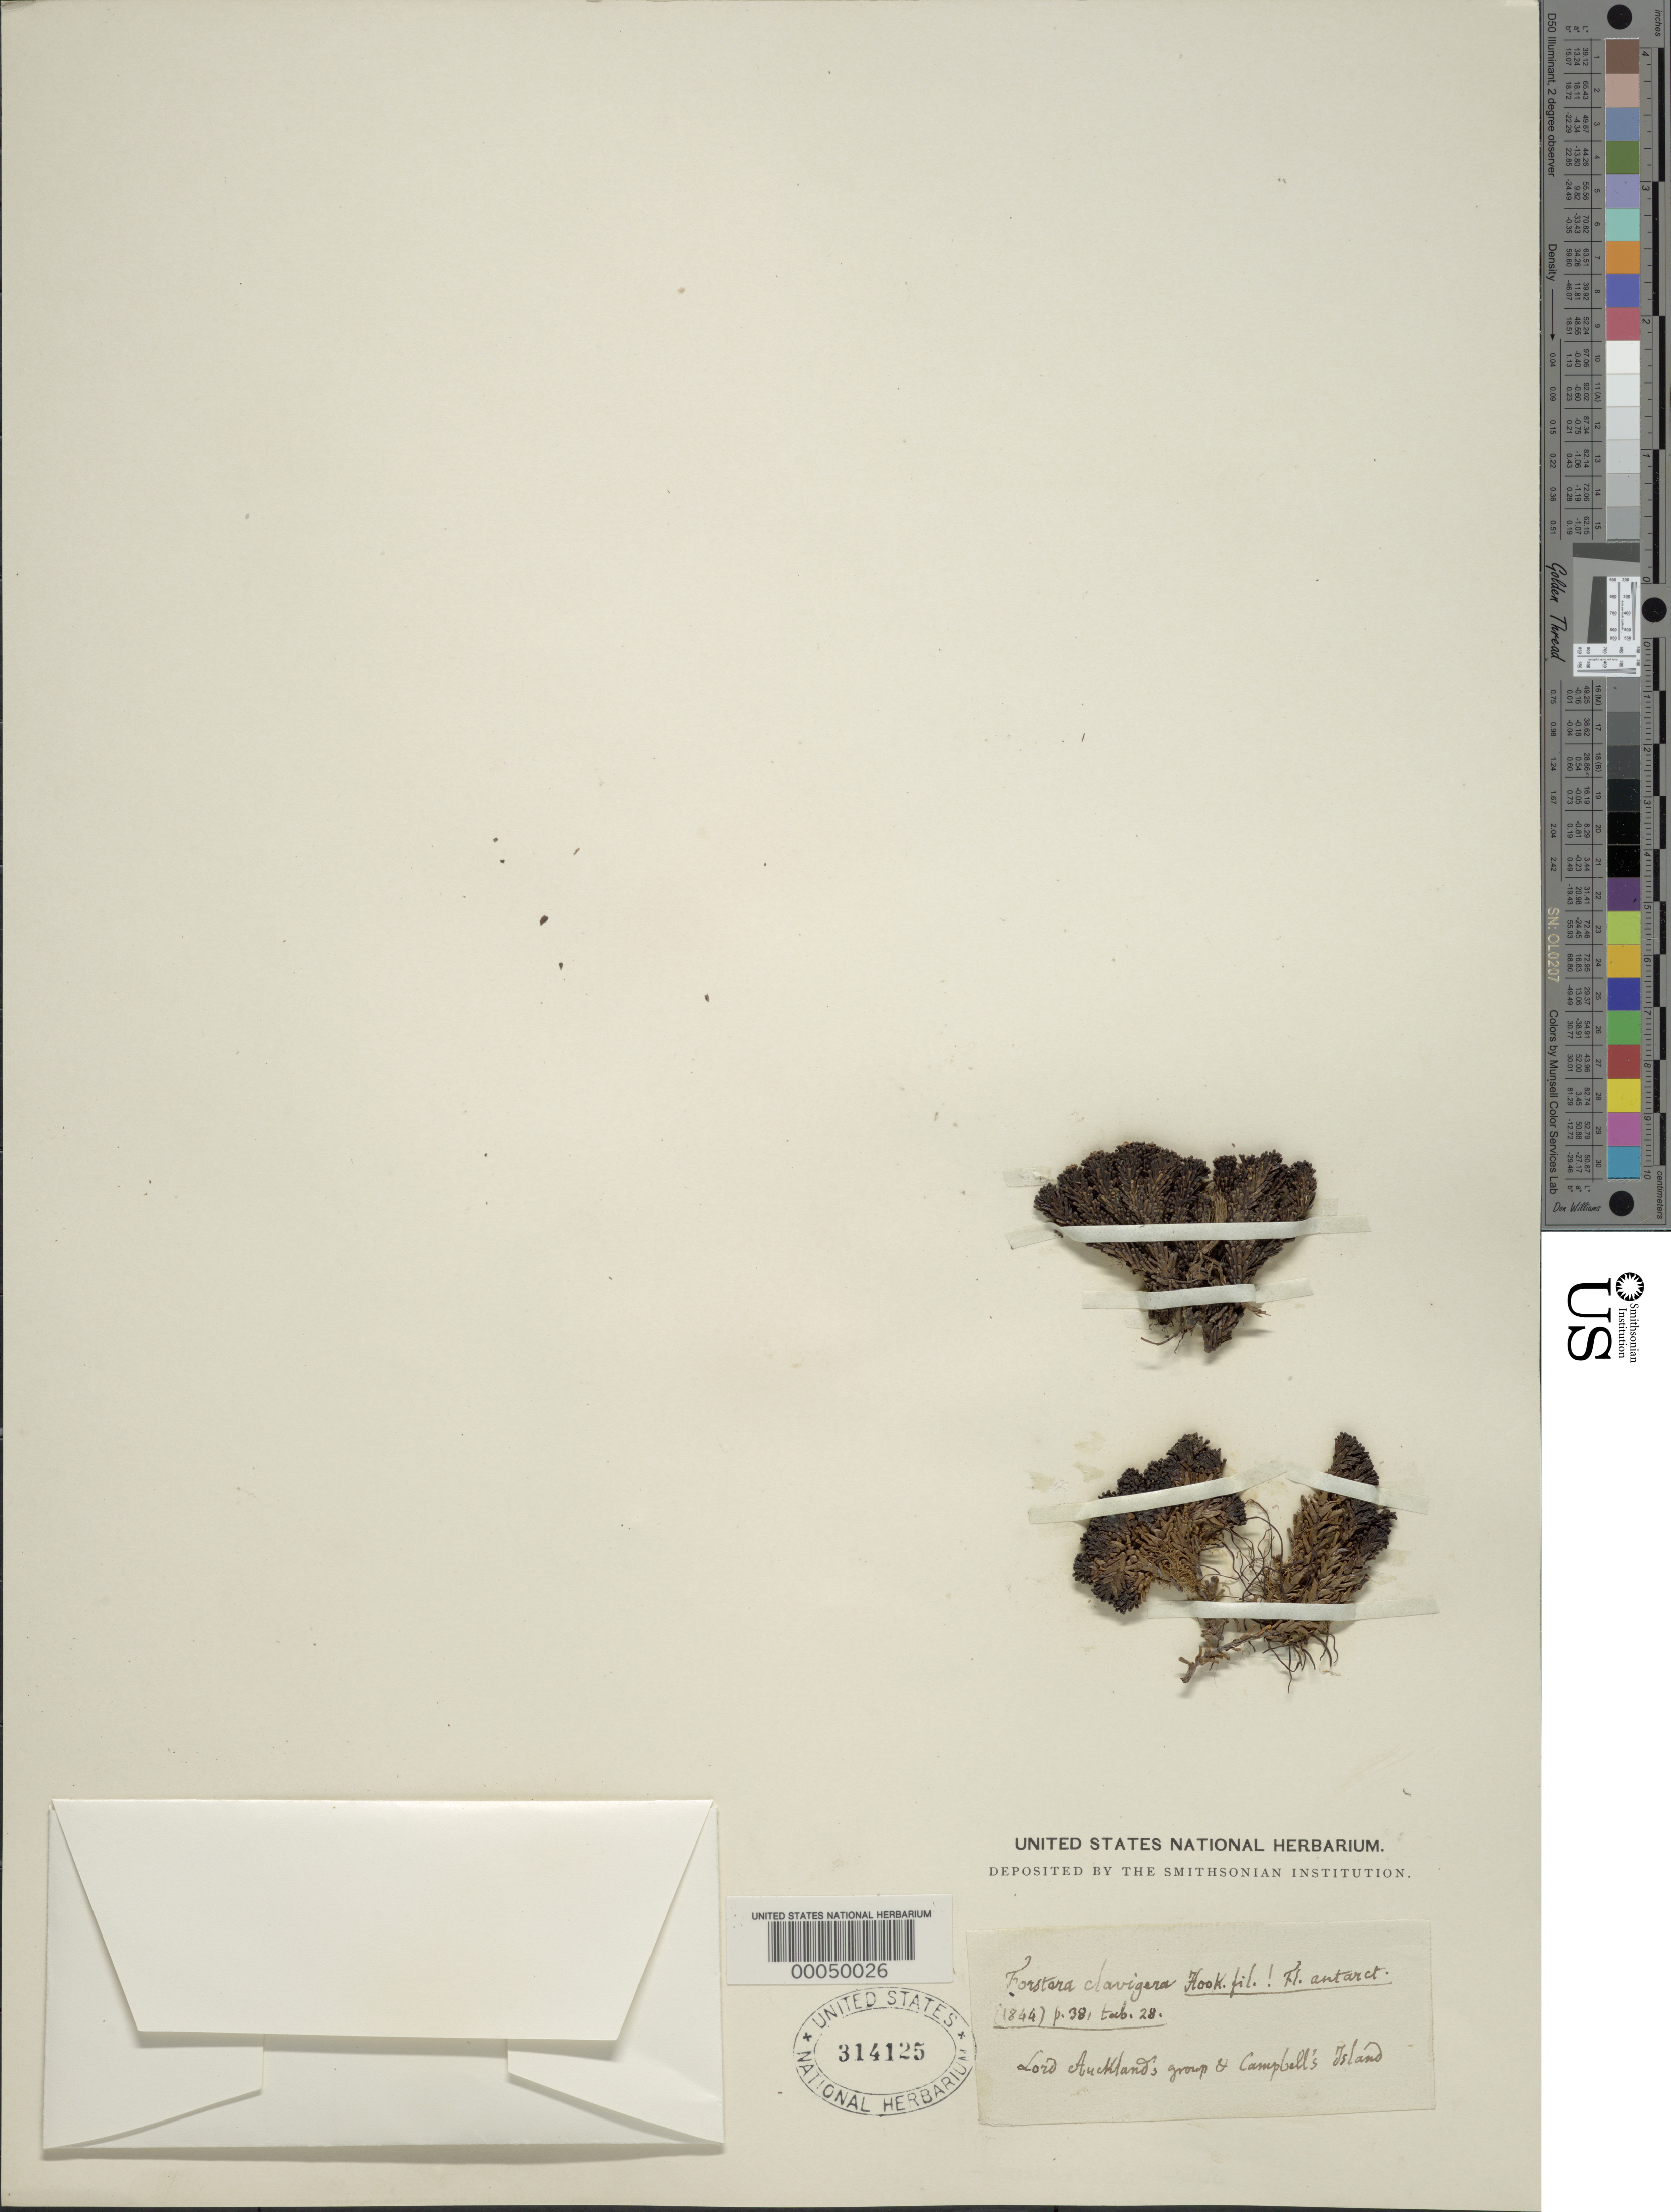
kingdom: Plantae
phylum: Tracheophyta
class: Magnoliopsida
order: Asterales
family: Stylidiaceae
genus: Phyllachne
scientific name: Phyllachne clavigera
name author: (Hook. f.) F. Muell.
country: New Zealand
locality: Lord auckland's group and campbell's island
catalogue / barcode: US 314125